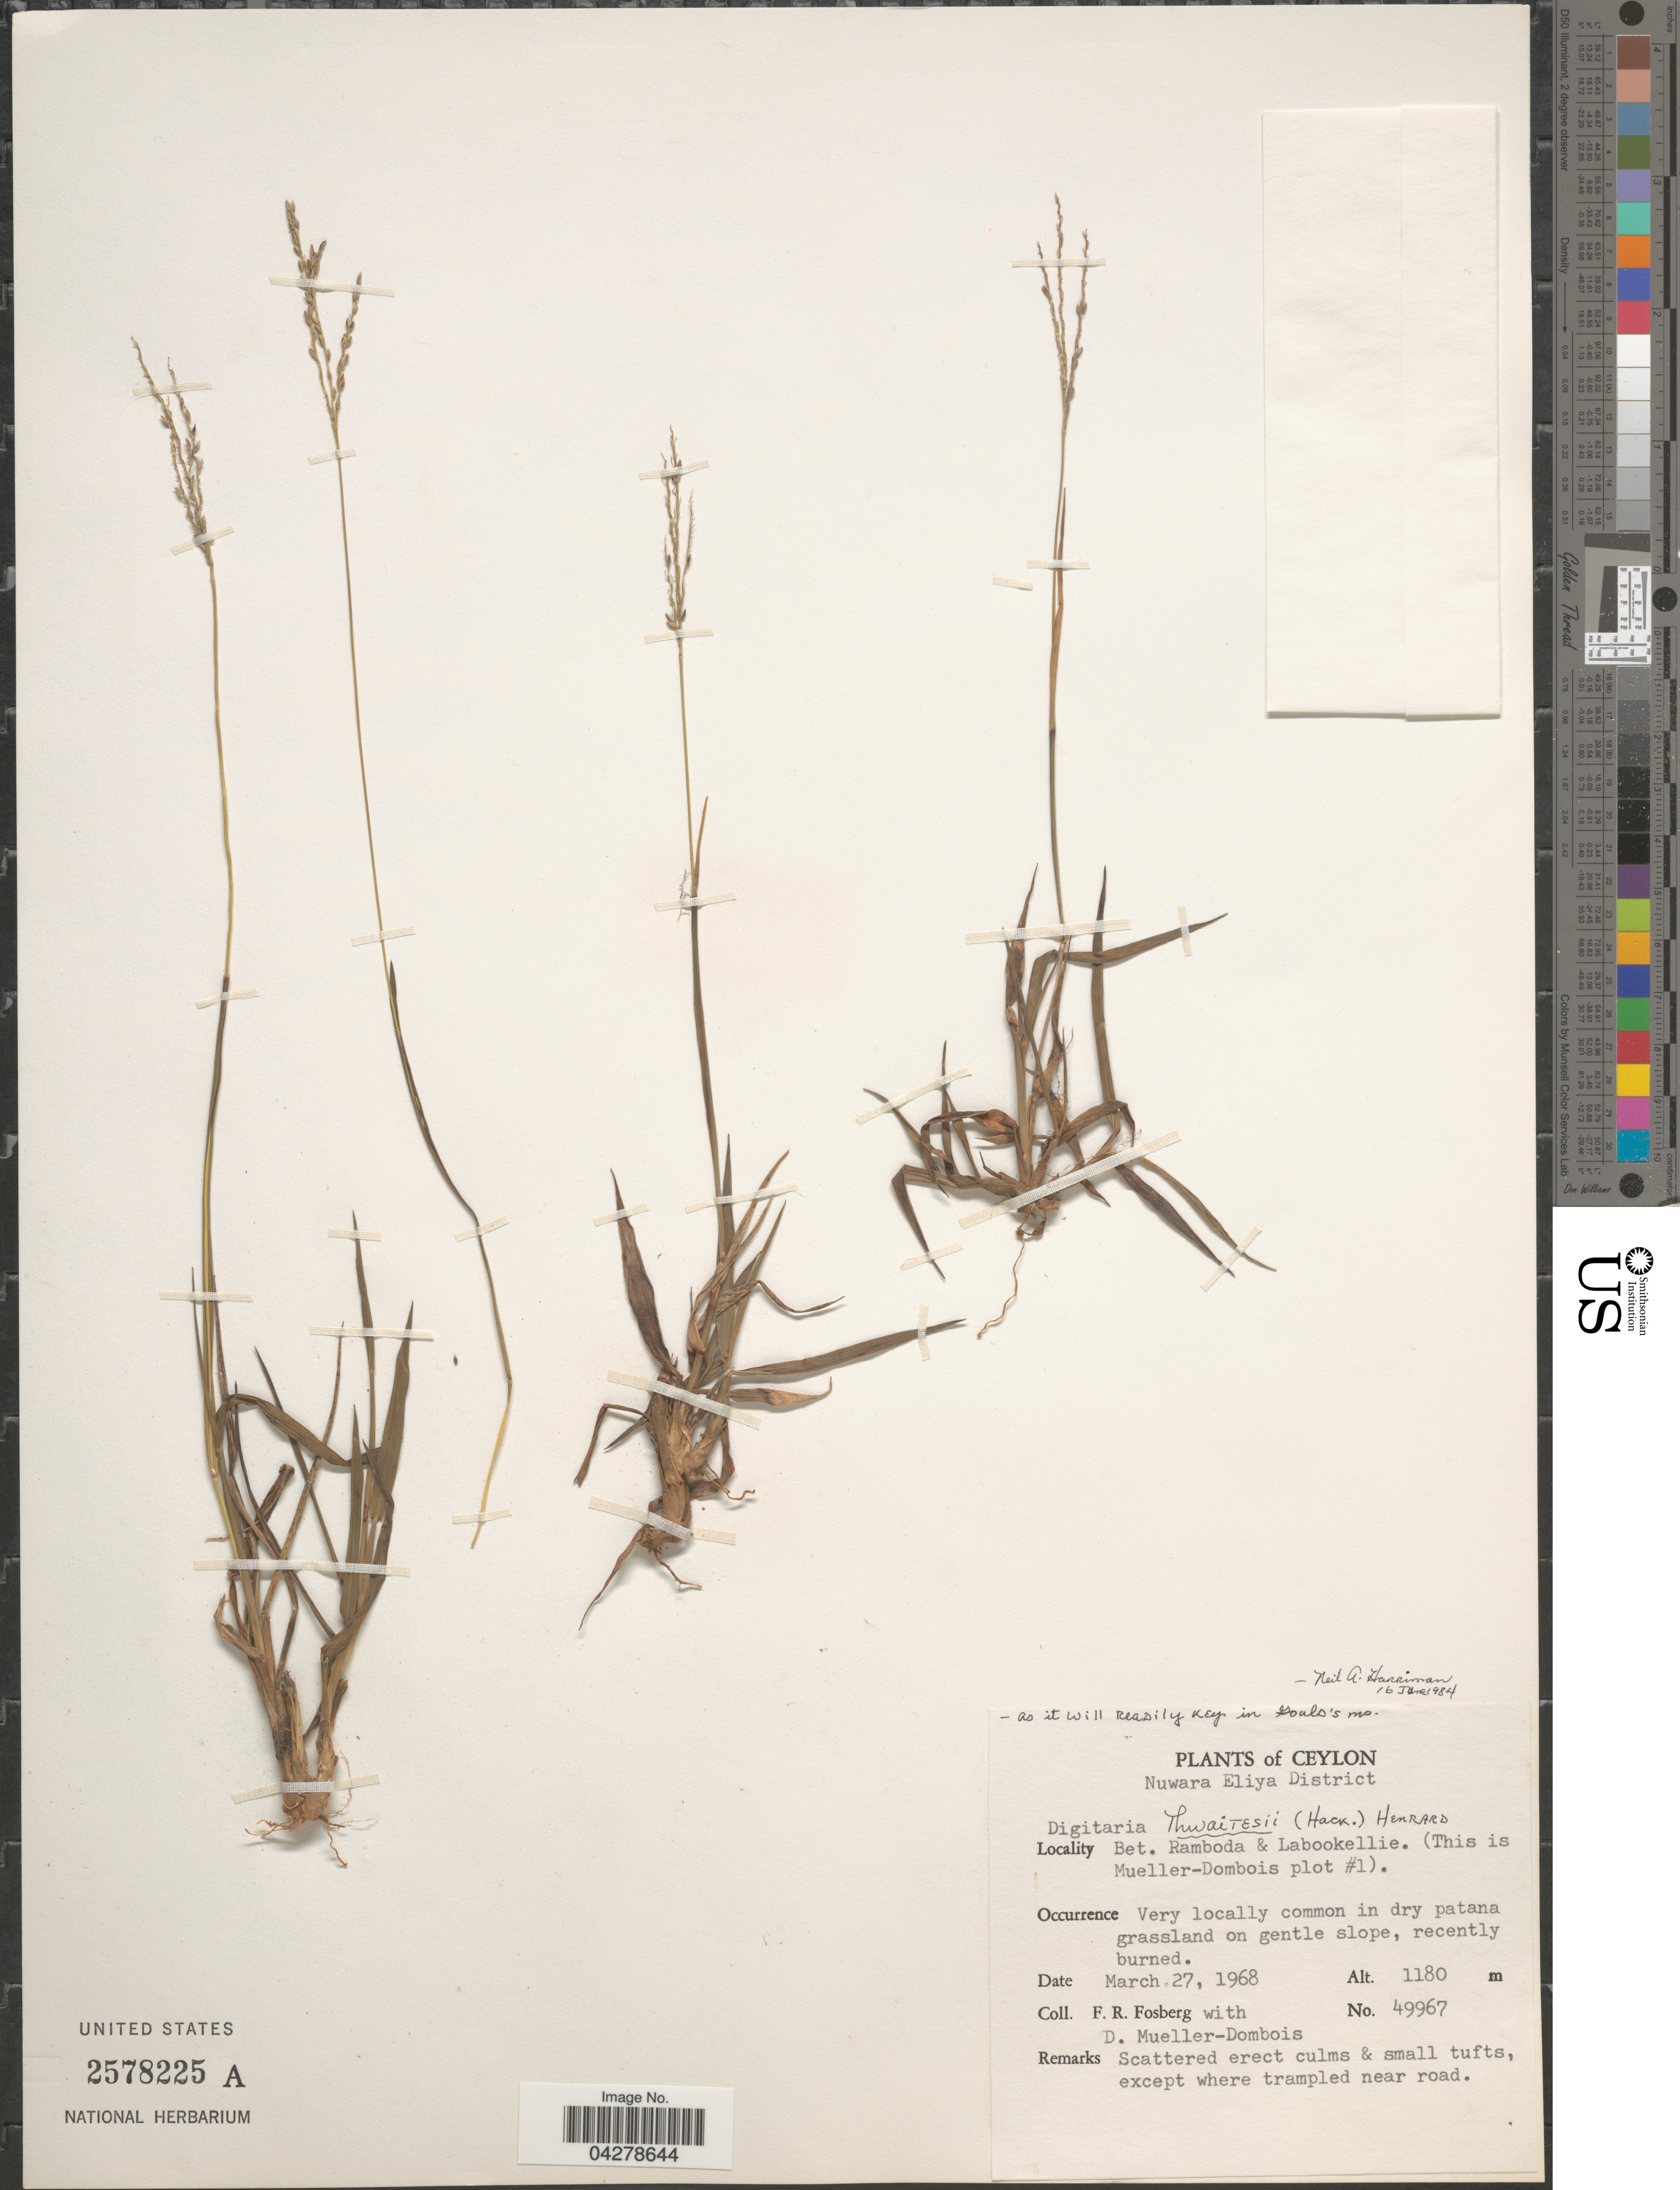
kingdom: Plantae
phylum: Tracheophyta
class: Liliopsida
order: Poales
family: Poaceae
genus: Digitaria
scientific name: Digitaria thwaitesii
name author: (Hack.) Henr.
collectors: F. R. Fosberg & D. Mueller-Dombois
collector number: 49967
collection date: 1968-03-27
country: Sri Lanka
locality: Ceylon. Nuwara Eliya District. Bet. Ramboda & Labookellie. (This is Mueller-Dombois plot #1).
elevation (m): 1180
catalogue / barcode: US 2578225A